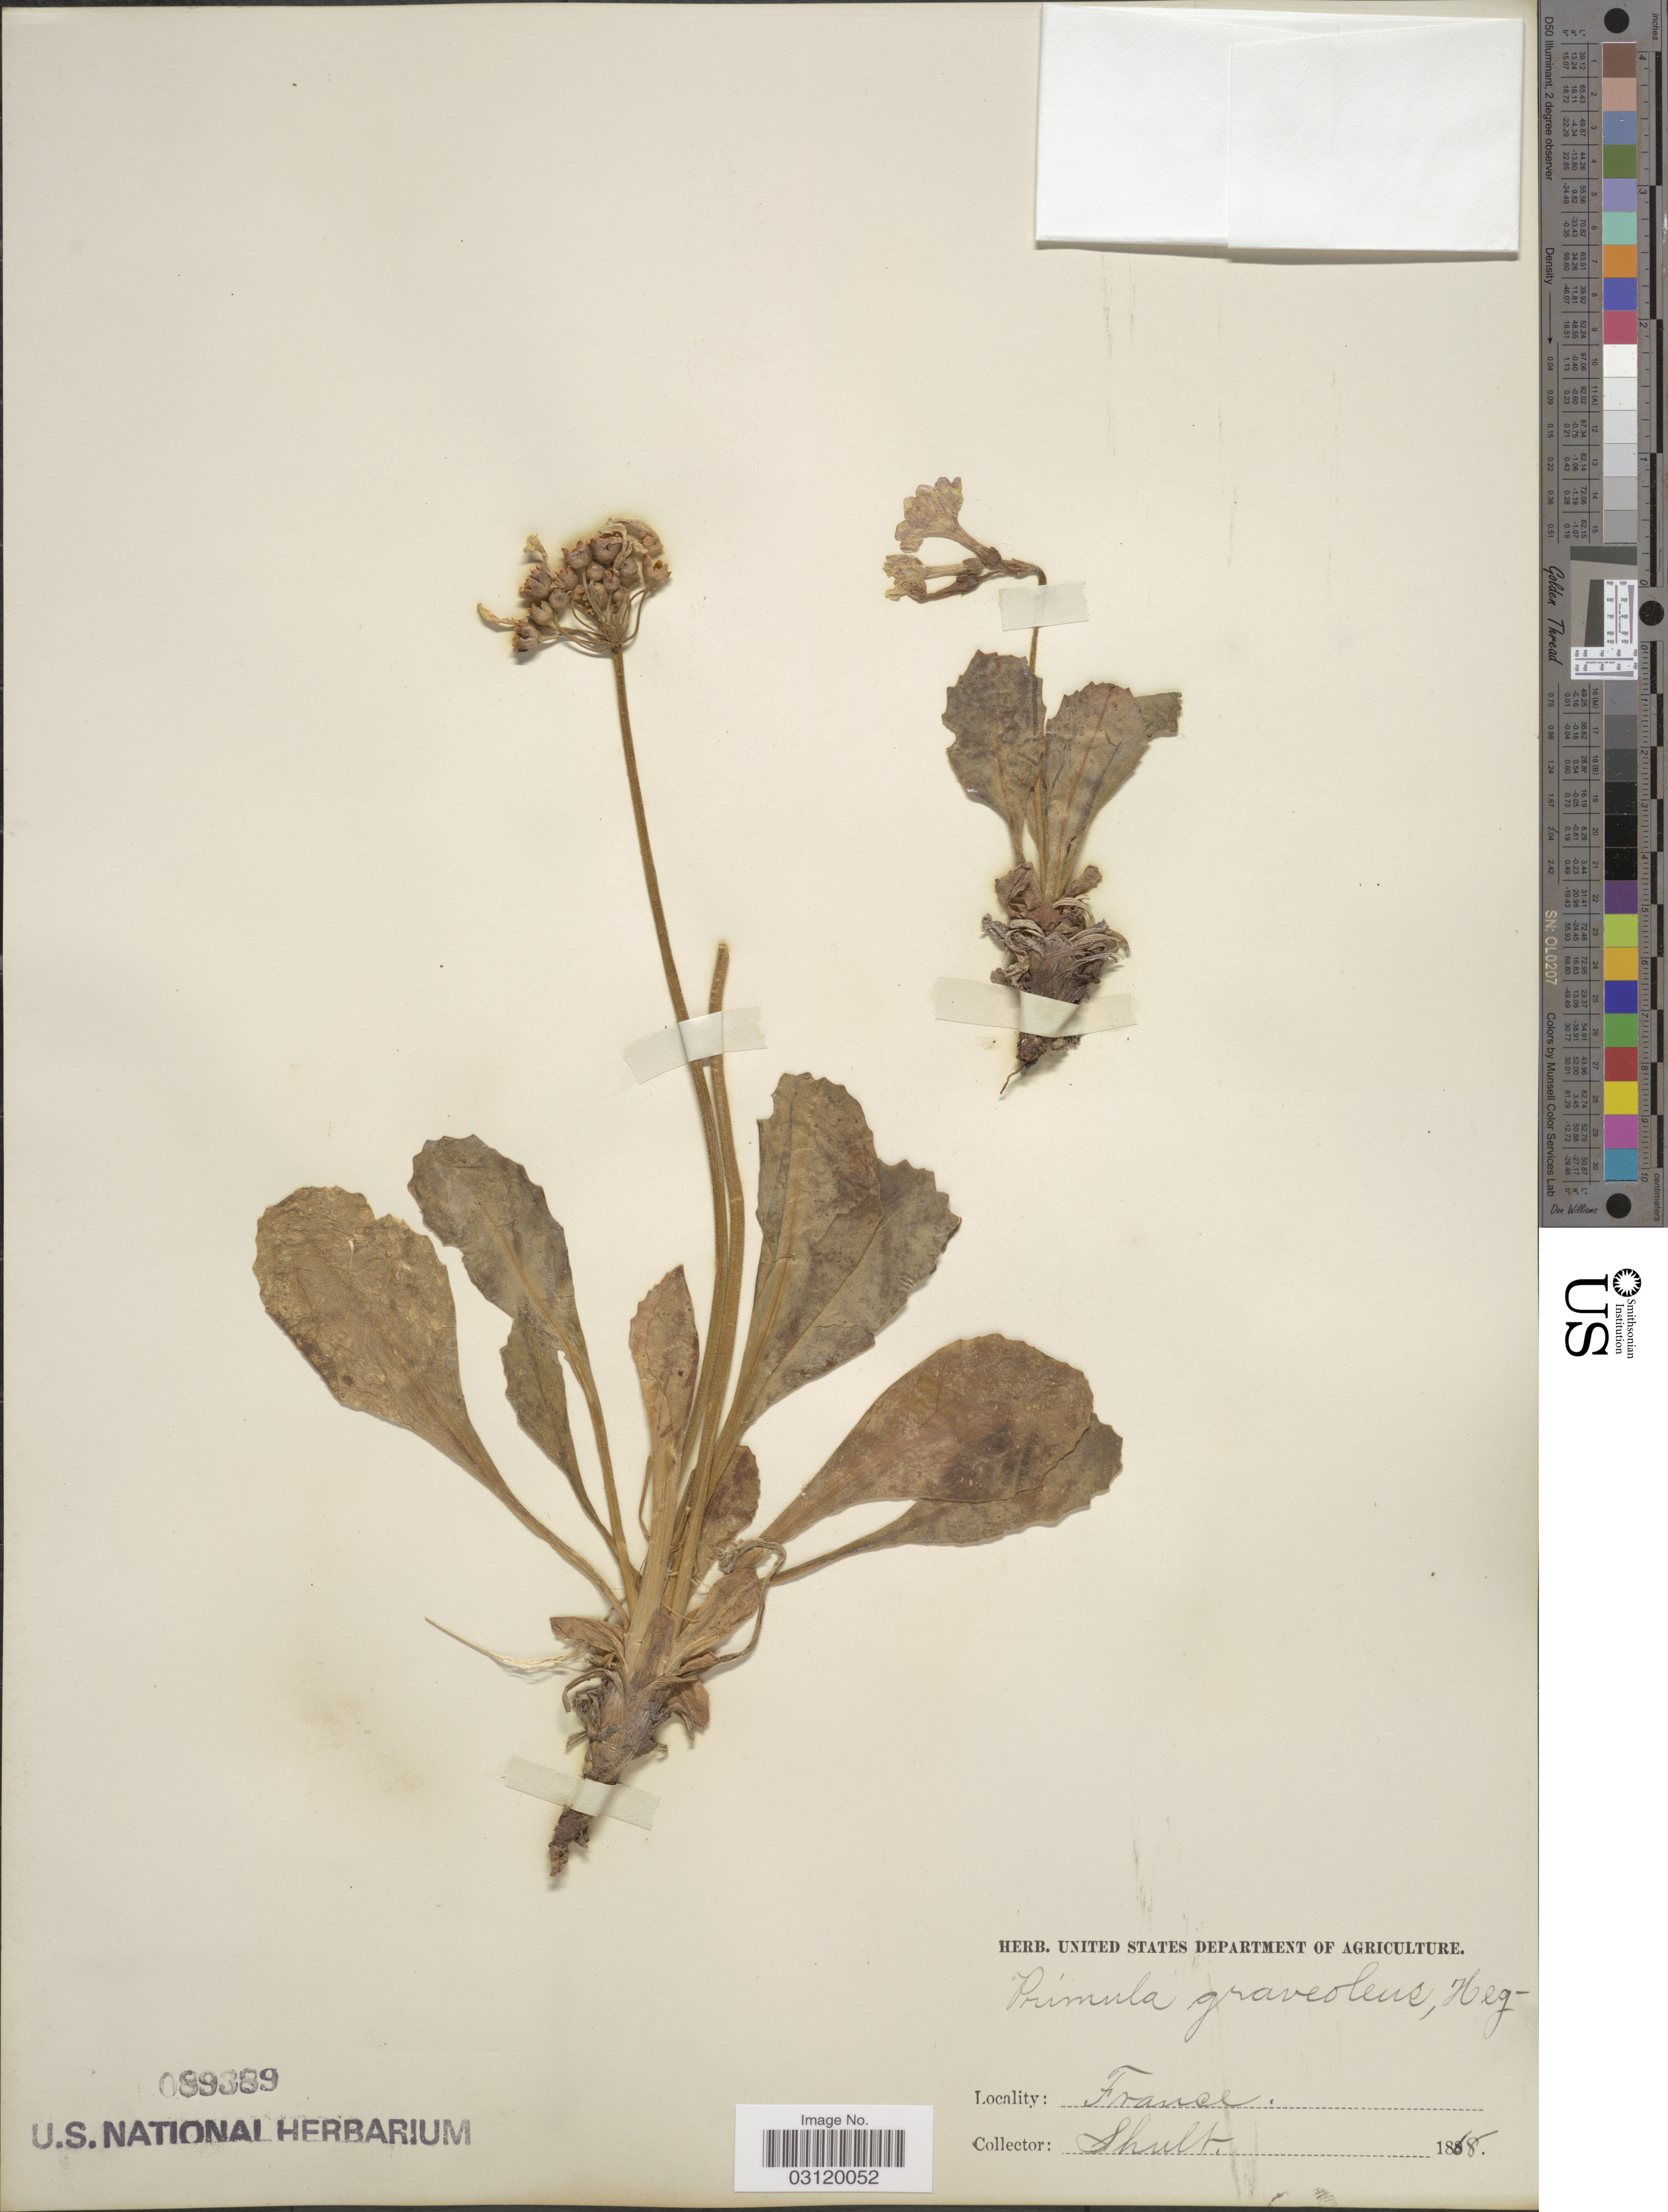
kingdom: Plantae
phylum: Tracheophyta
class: Magnoliopsida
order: Ericales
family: Primulaceae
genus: Primula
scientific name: Primula graveolens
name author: Hegetschw.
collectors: -. Shult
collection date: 1868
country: France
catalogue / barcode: US 89389